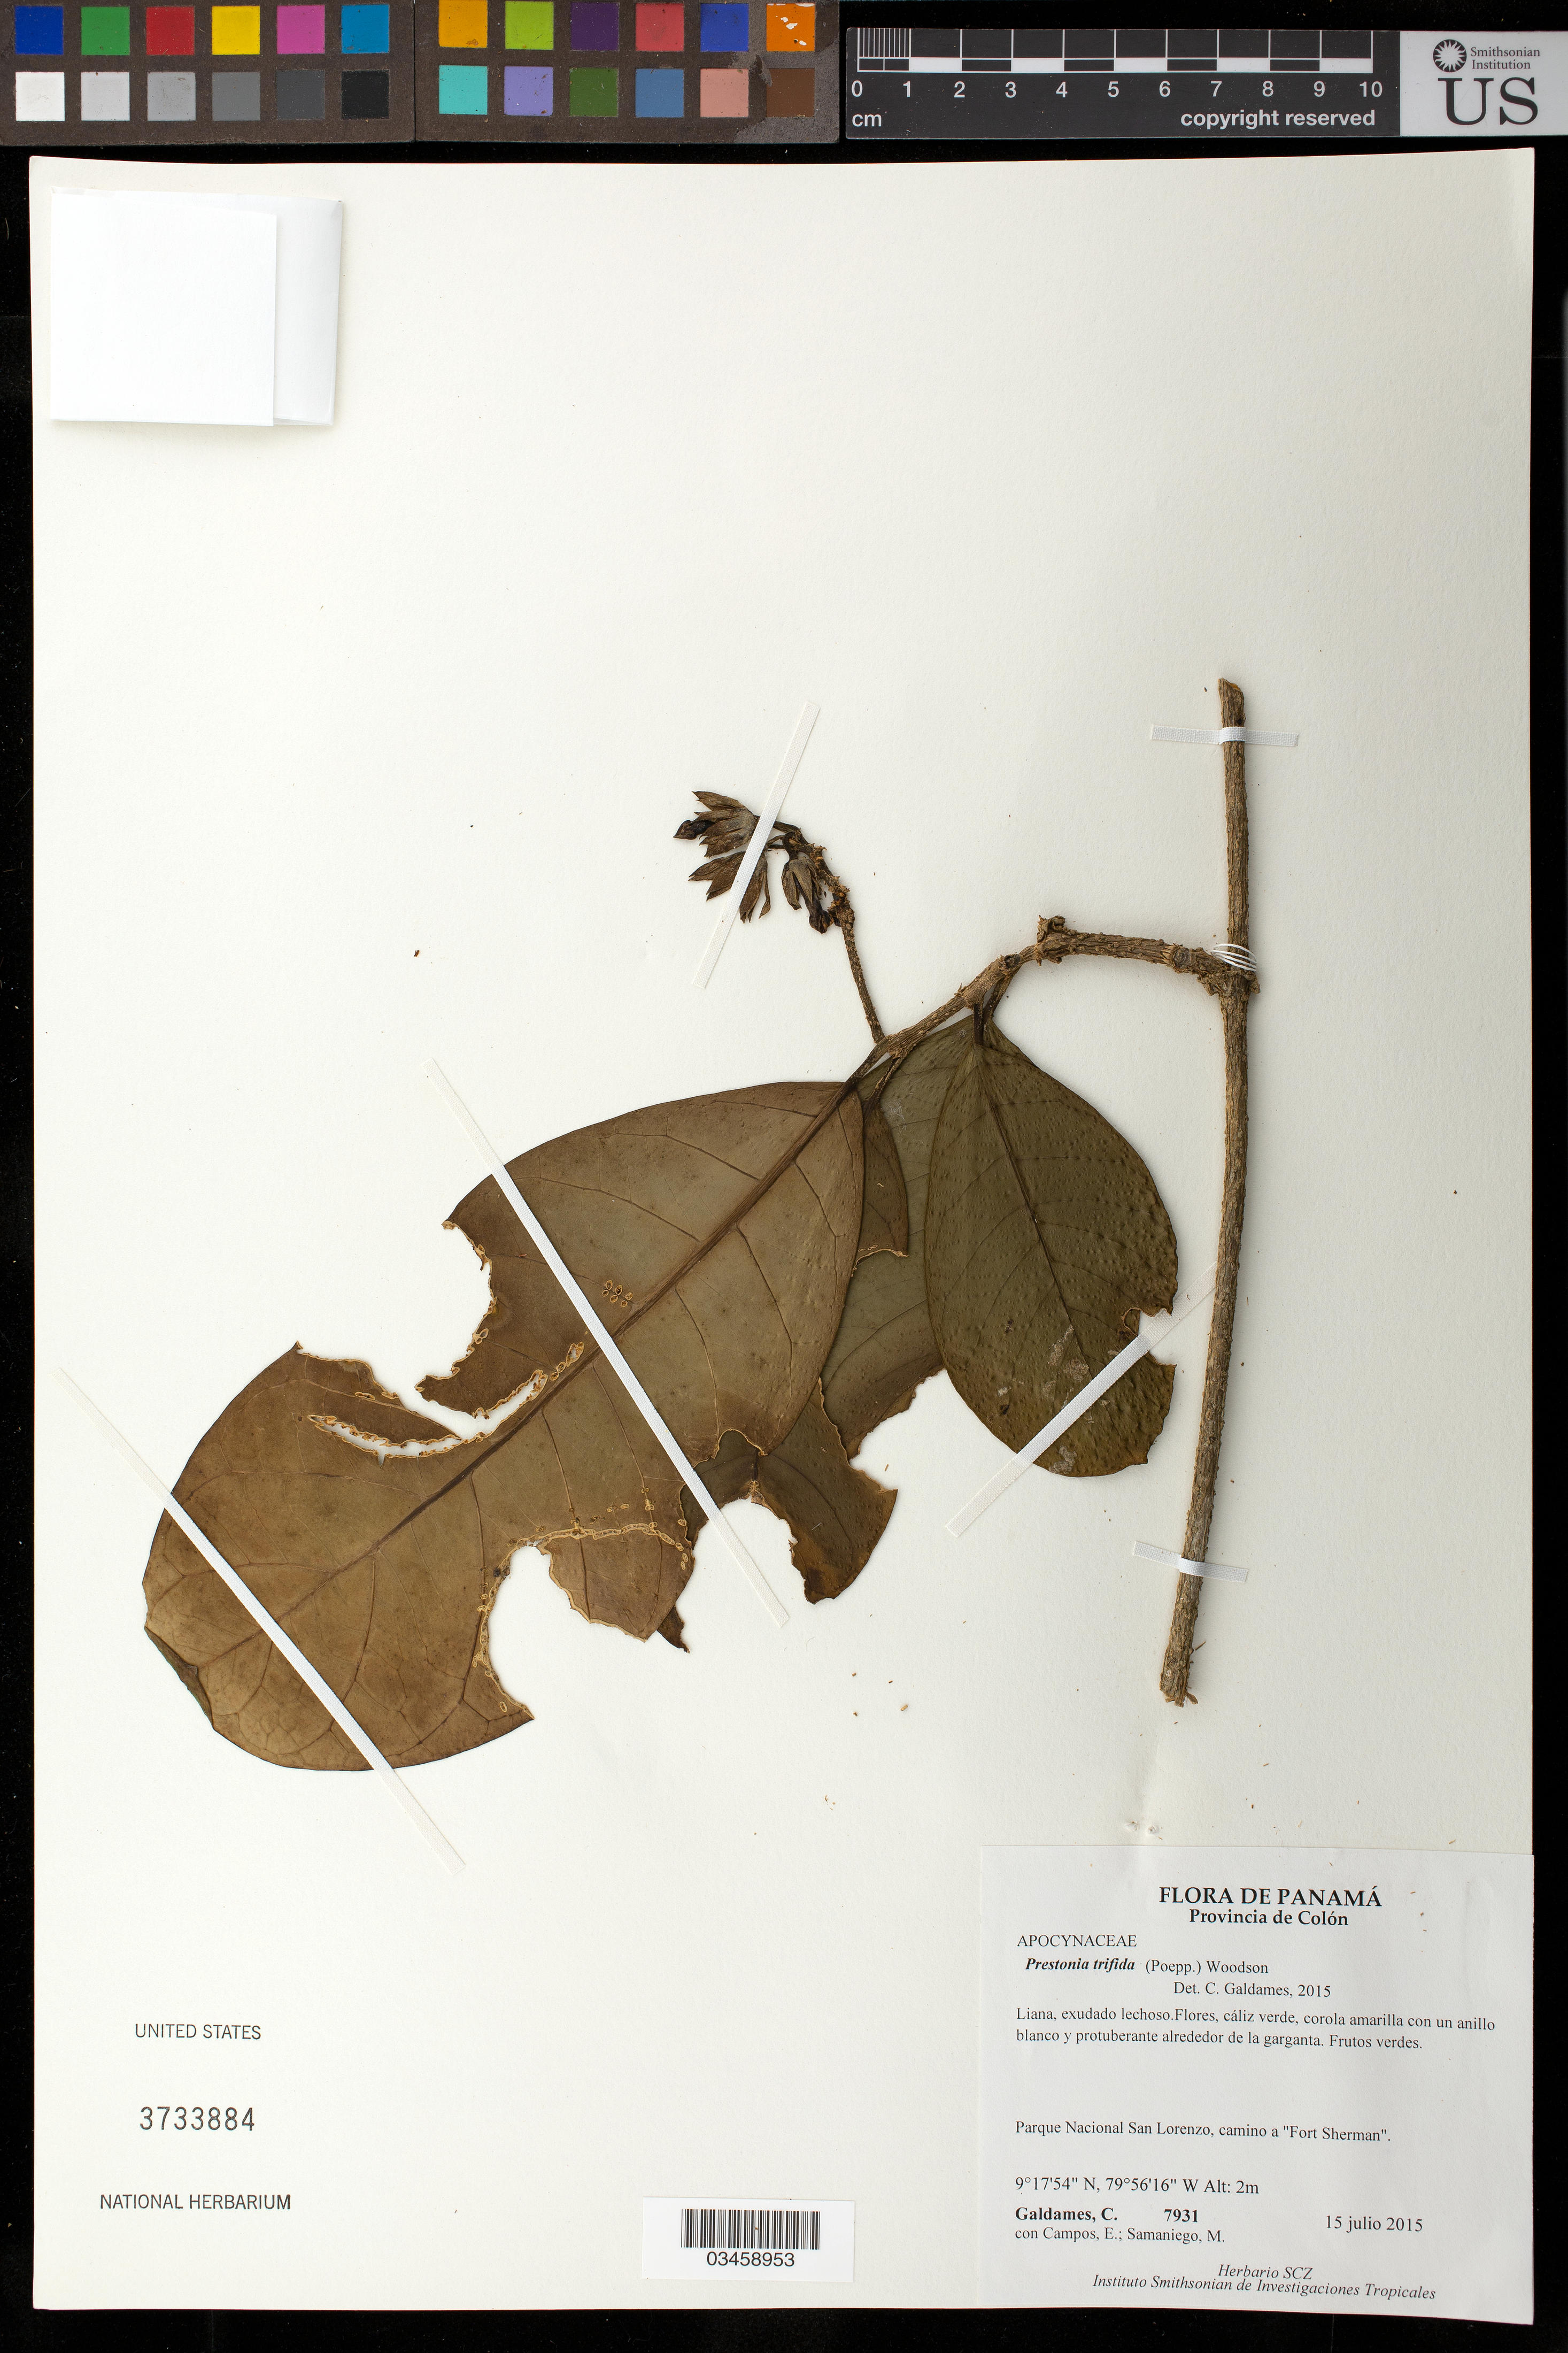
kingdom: Plantae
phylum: Tracheophyta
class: Magnoliopsida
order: Gentianales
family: Apocynaceae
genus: Prestonia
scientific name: Prestonia trifida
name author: (Poepp.) Woodson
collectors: C. Galdames, E. Campos & M. Samaniego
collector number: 7931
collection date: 2015-07-15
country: Panama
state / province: Colón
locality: Parque Nacional San Lorenzo, camino a "Fort Sherman".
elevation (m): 2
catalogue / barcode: US 3733884